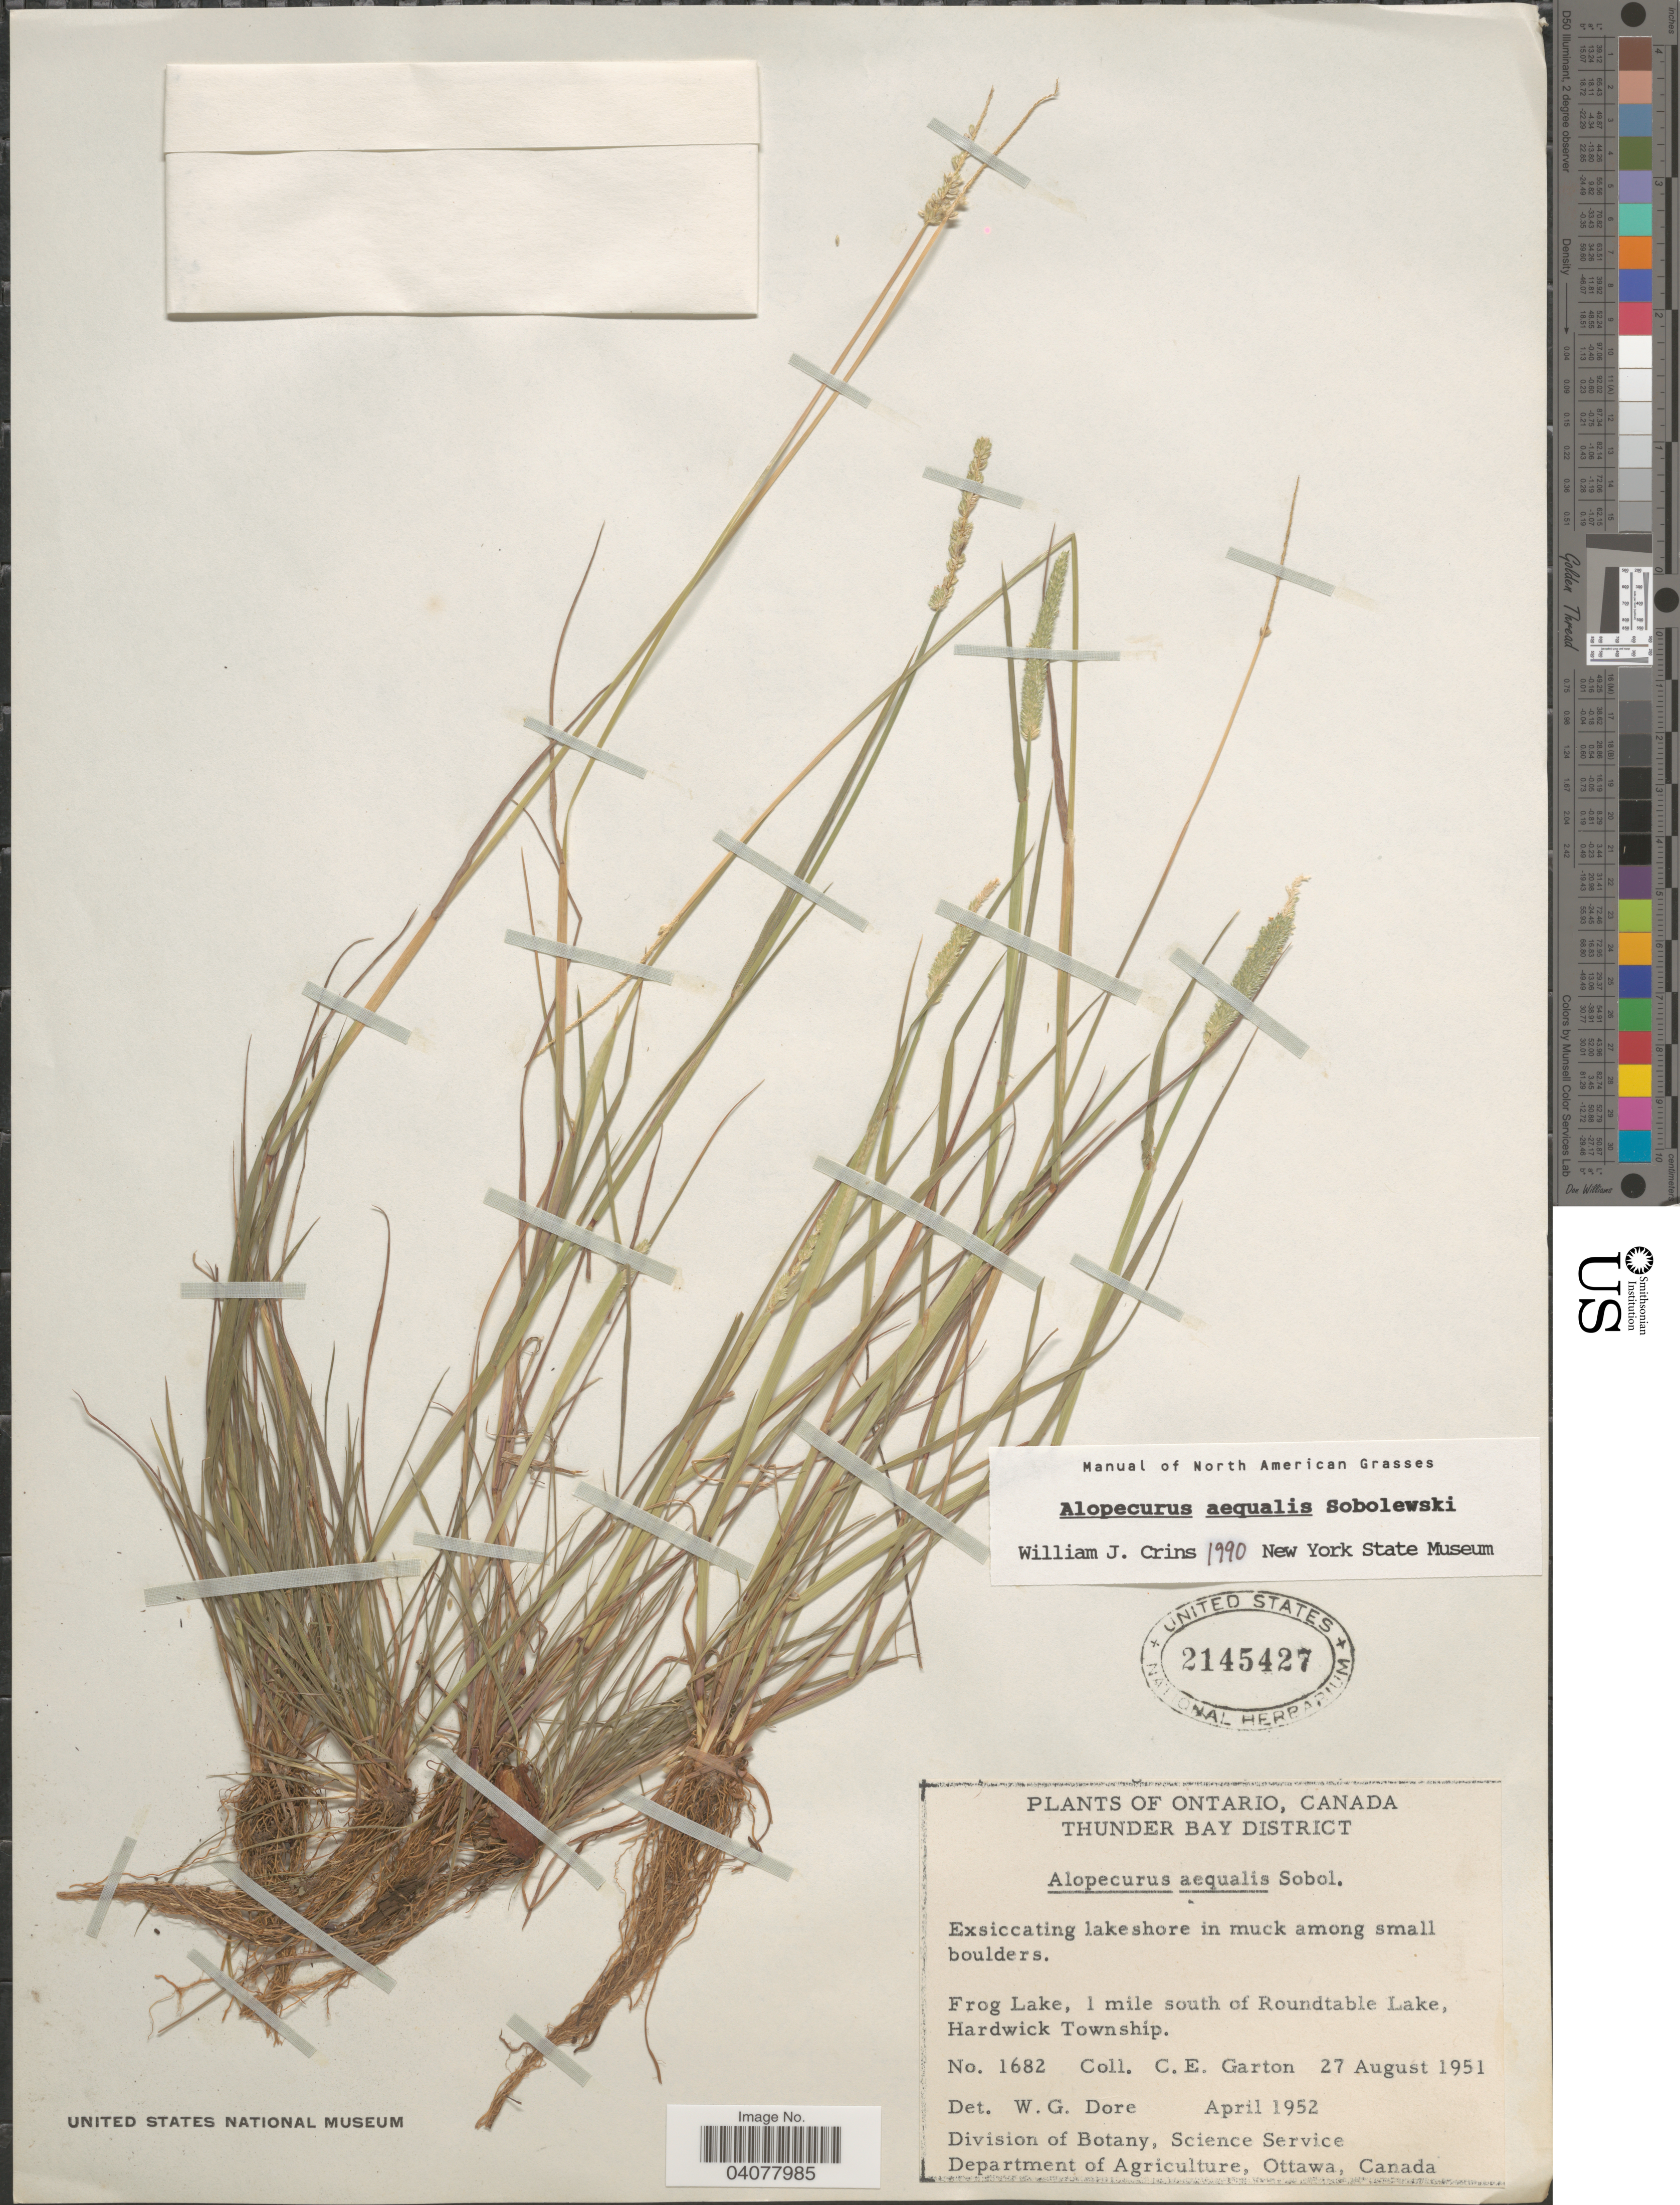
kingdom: Plantae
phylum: Tracheophyta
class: Liliopsida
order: Poales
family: Poaceae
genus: Alopecurus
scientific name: Alopecurus aequalis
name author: Sobol.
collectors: C. E. Garton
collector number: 1682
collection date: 1951-08-27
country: Canada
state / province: Ontario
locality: Thunder Bay District. Exsiccating lake shore in muck among small boulders. Frog Lake, 1 mile south of Roundtable Lake, Hardwick Township.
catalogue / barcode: US 2145427